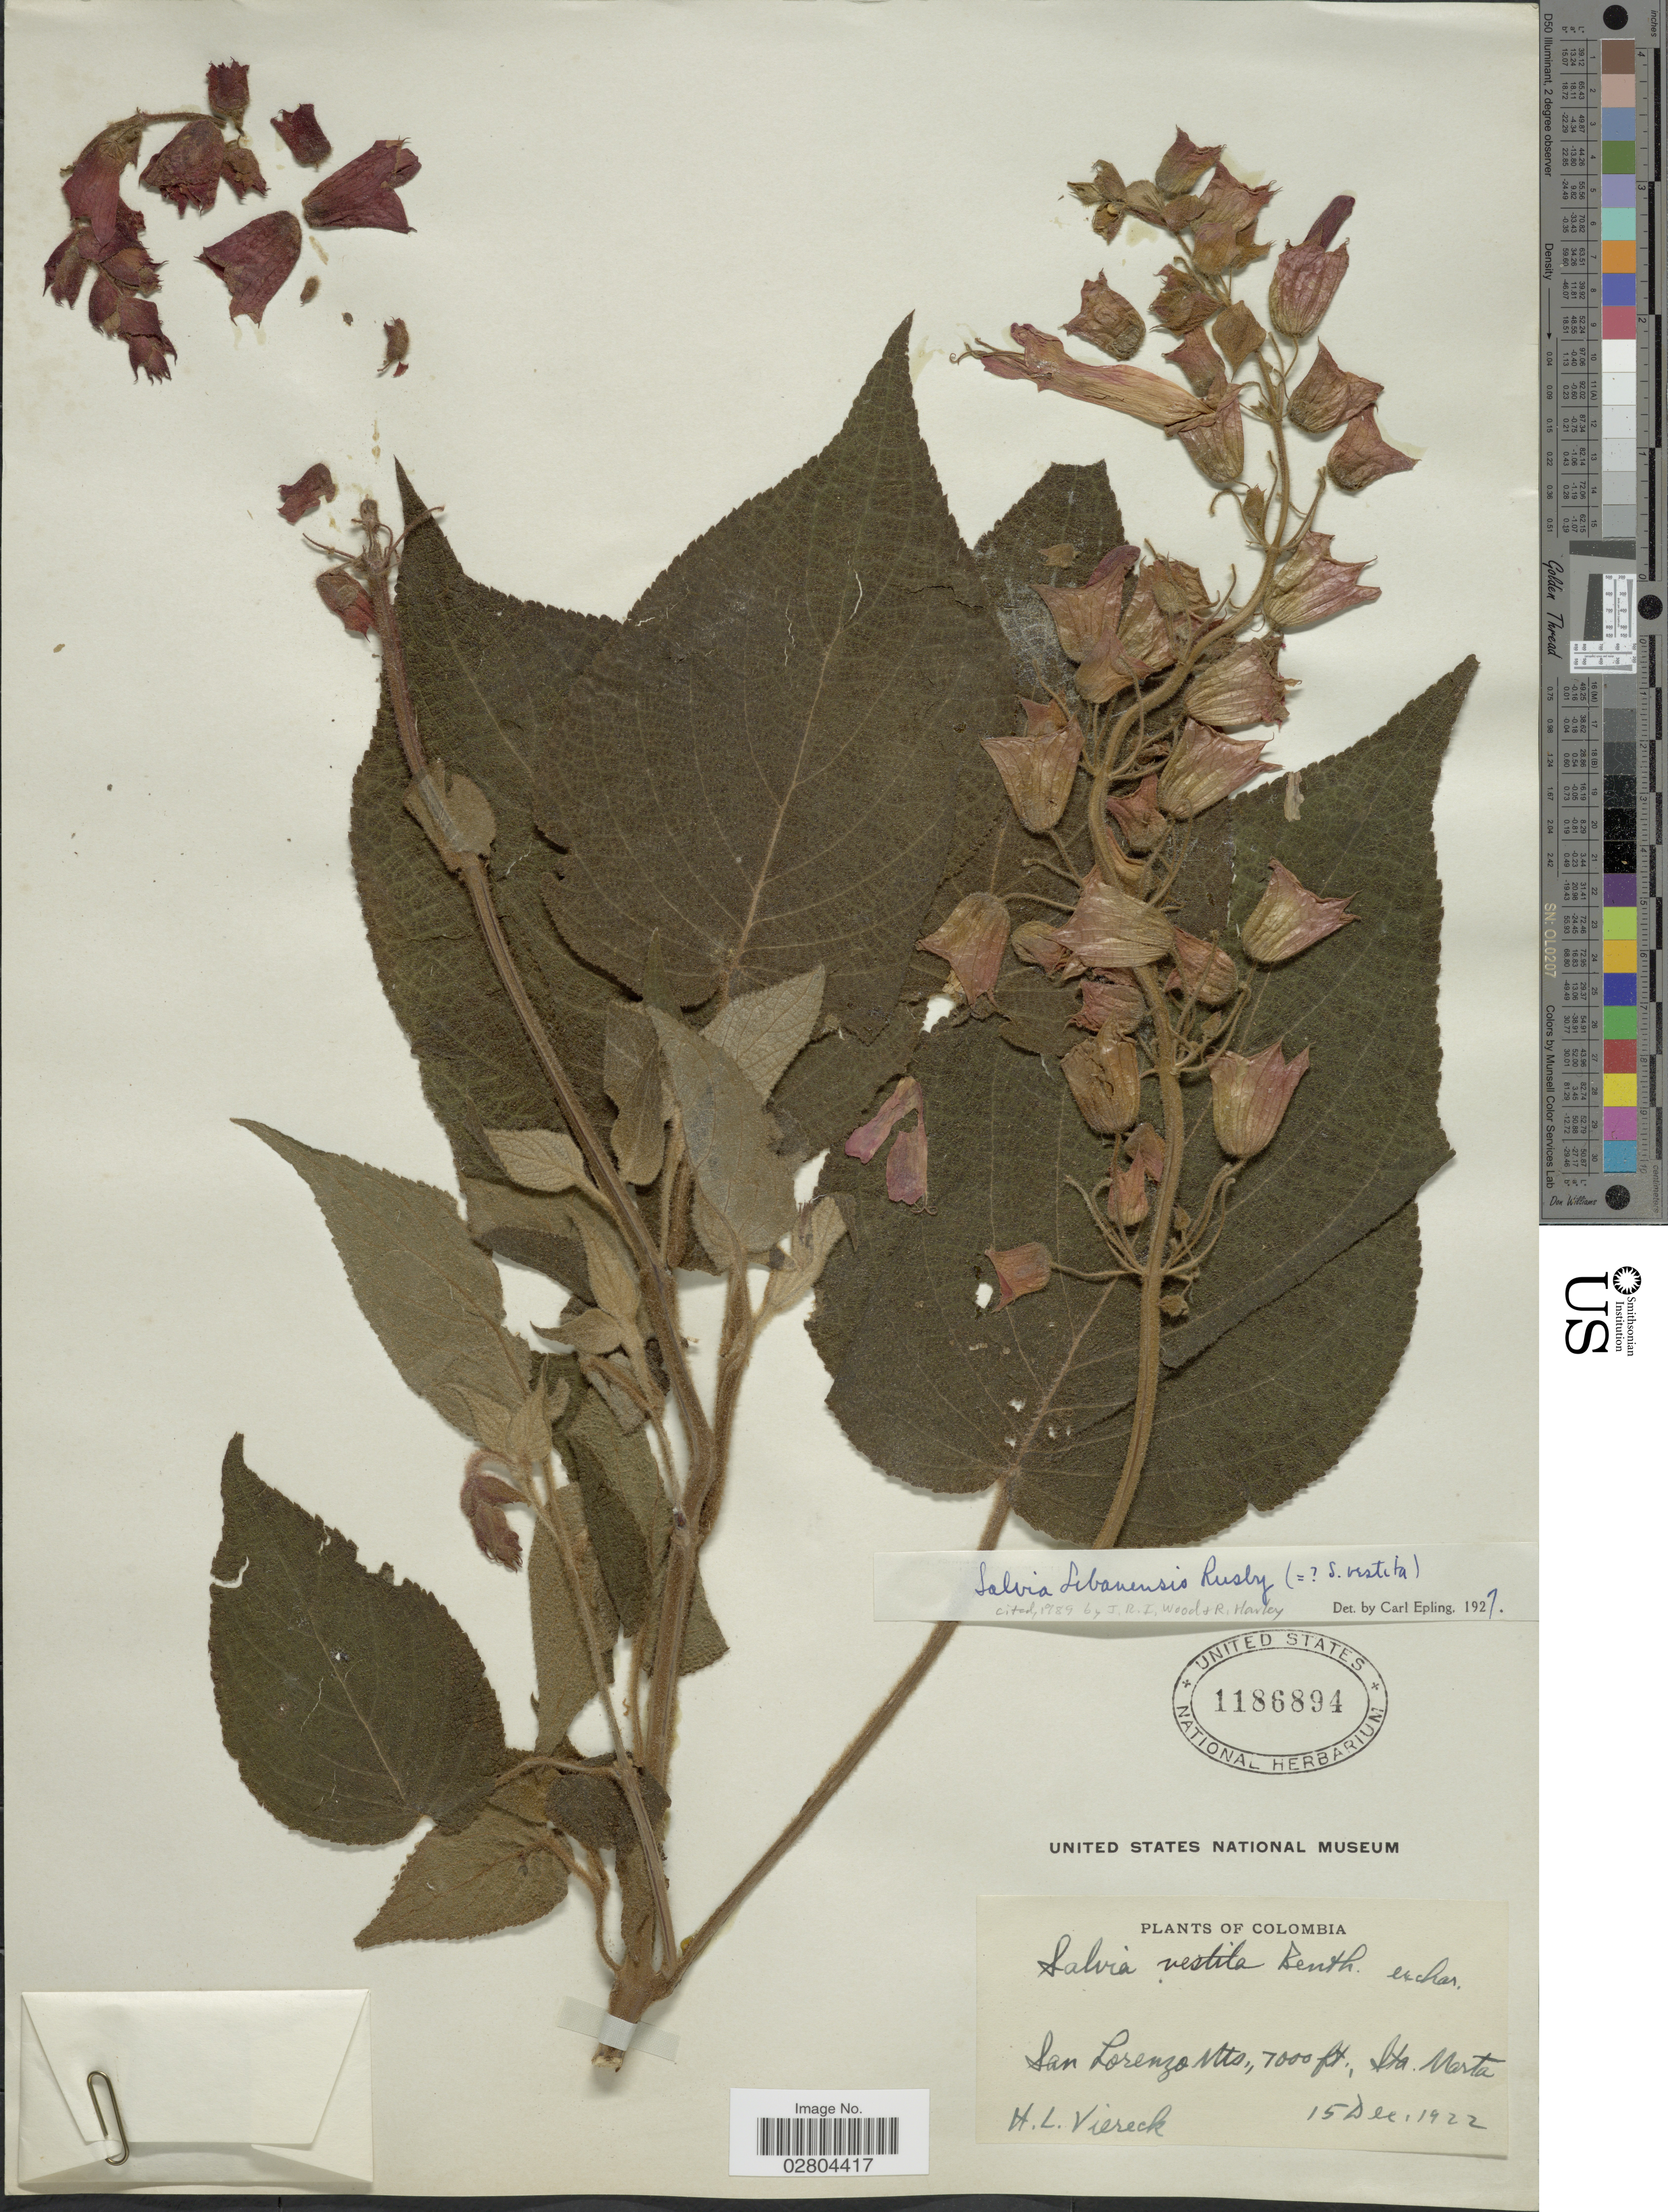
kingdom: Plantae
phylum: Tracheophyta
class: Magnoliopsida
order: Lamiales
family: Lamiaceae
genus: Salvia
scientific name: Salvia libanensis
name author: Rusby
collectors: H. L. Viereck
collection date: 1922-12-15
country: Colombia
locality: San Lorenzo Mts. Sta. Marta.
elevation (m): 2134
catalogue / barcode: US 1186894